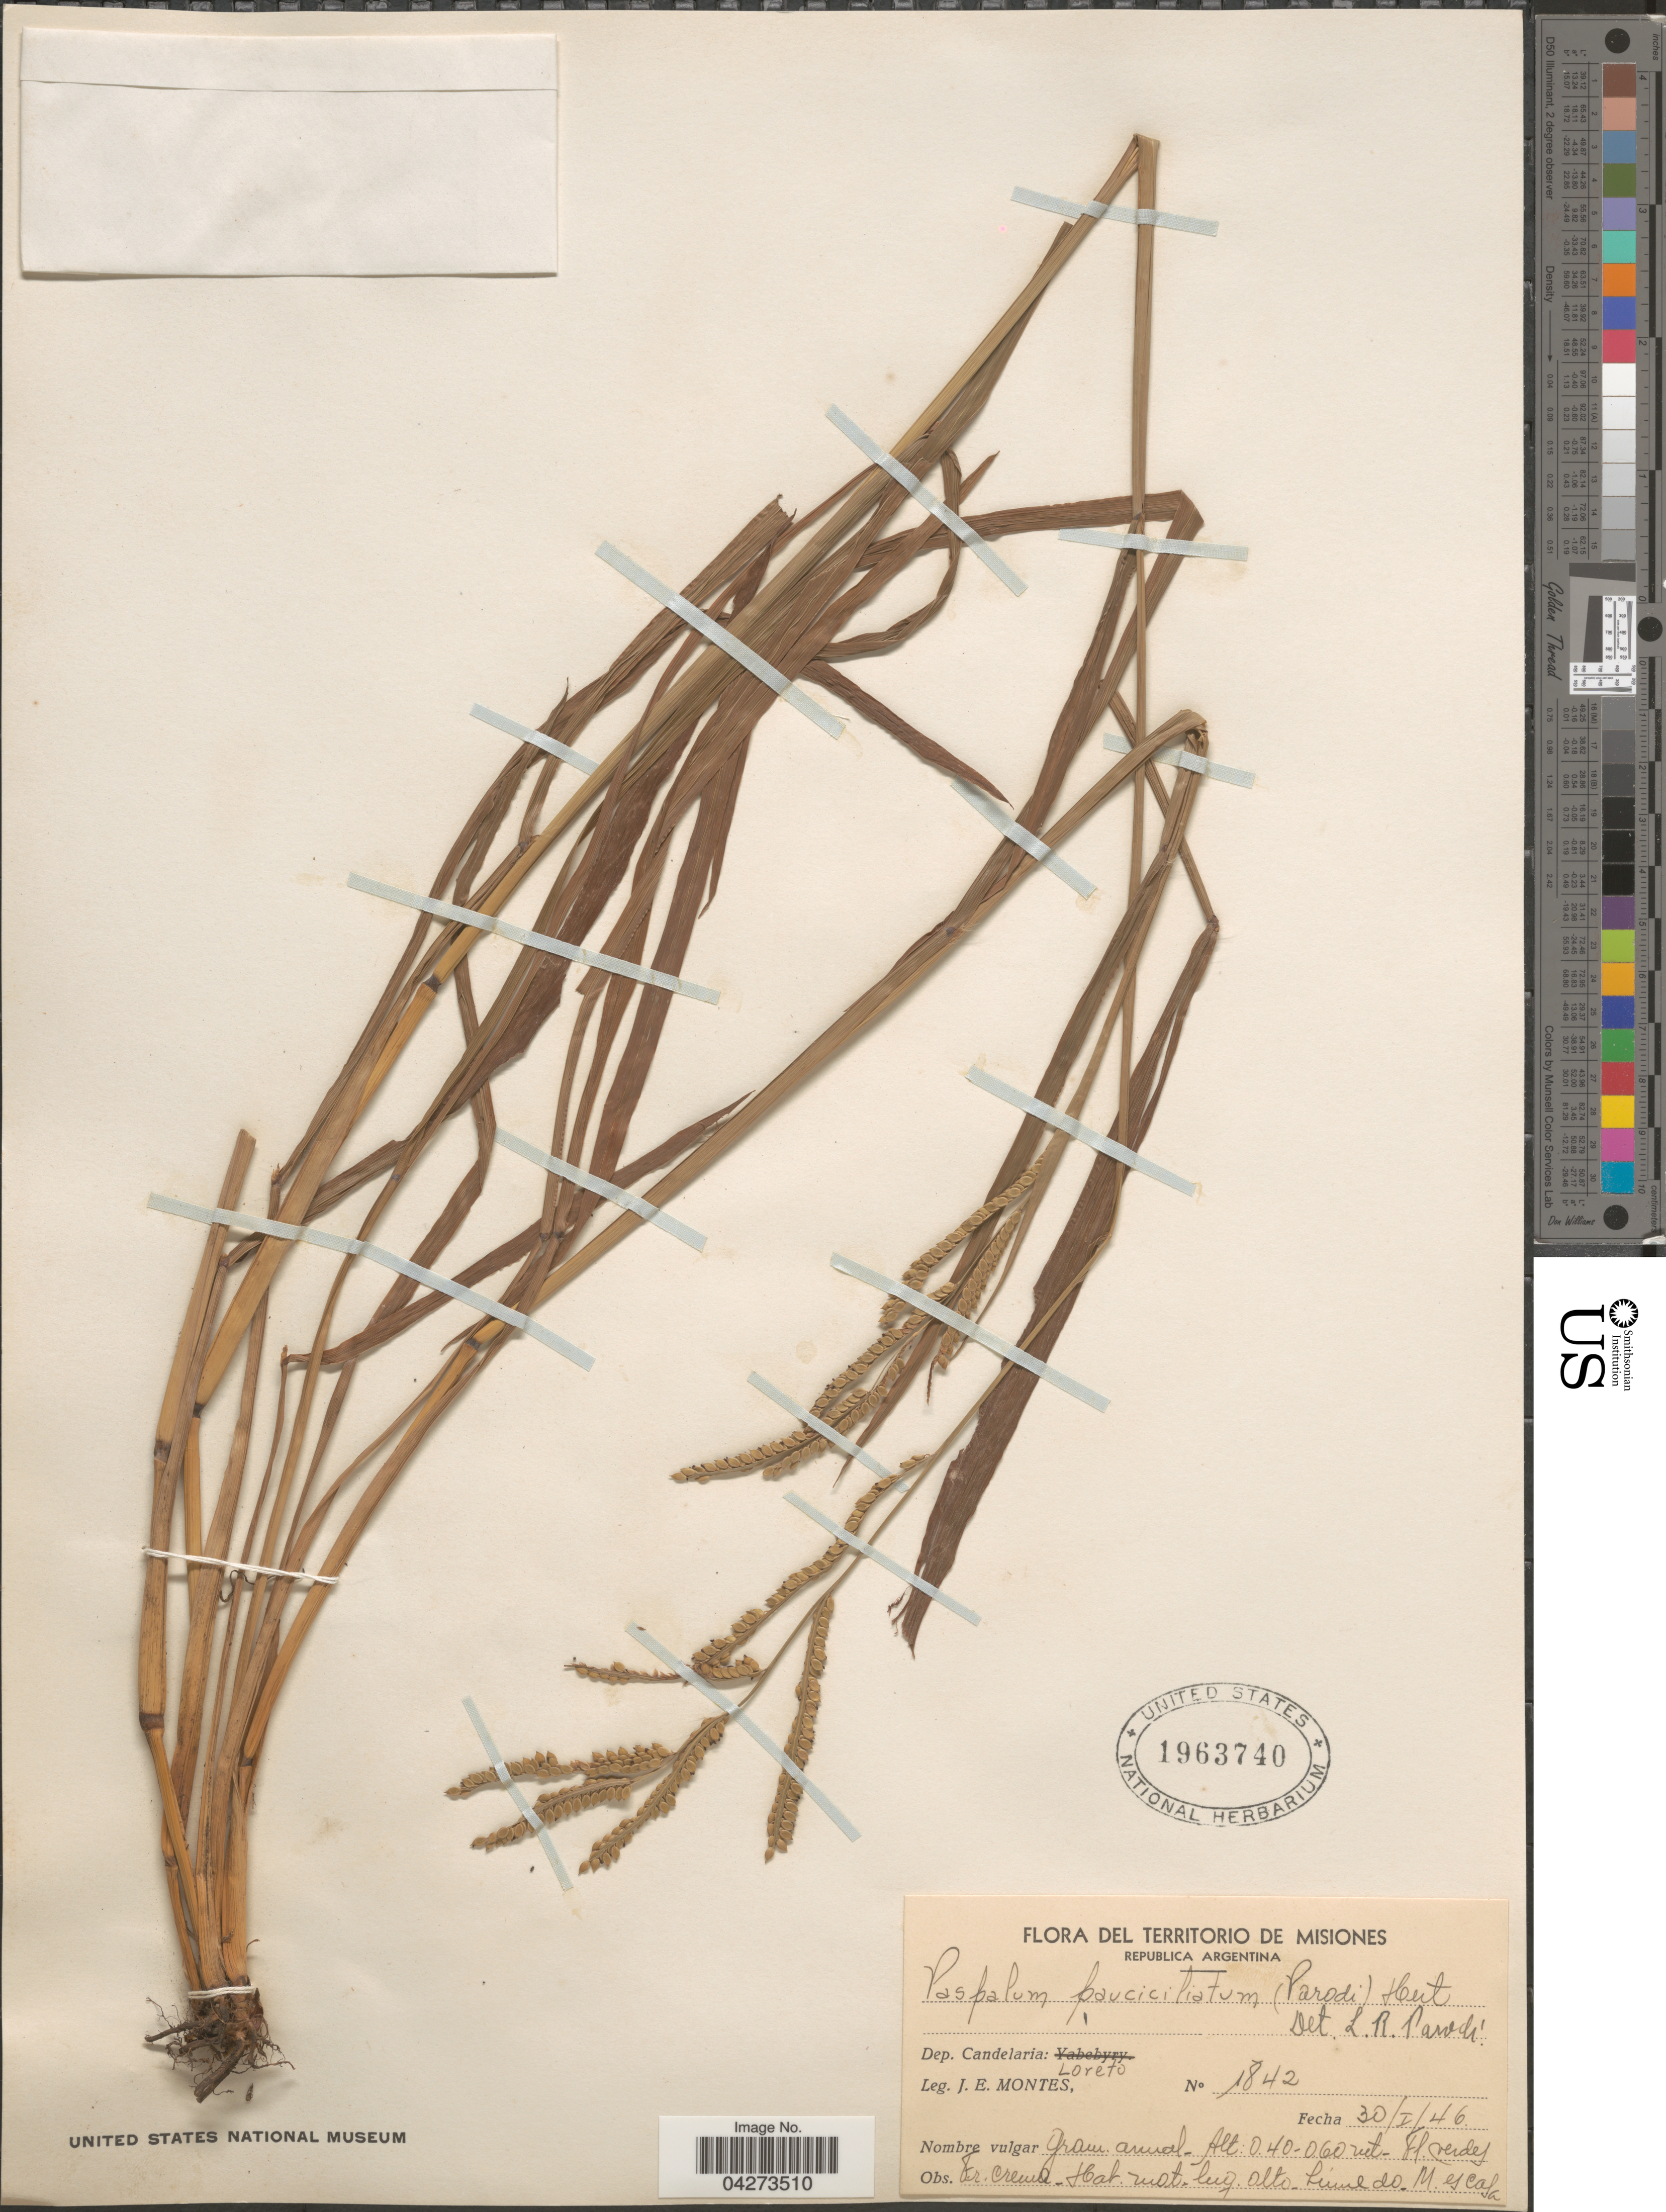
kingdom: Plantae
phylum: Tracheophyta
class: Liliopsida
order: Poales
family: Poaceae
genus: Paspalum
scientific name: Paspalum pauciciliatum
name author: (Parodi) Herter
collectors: J. E. Montes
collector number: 1842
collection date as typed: Transcribed d/m/y: 30/1/46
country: Argentina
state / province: Misiones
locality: Territorio de Misiones. Dep. Candelaria: Loreto.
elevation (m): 40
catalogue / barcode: US 1963740